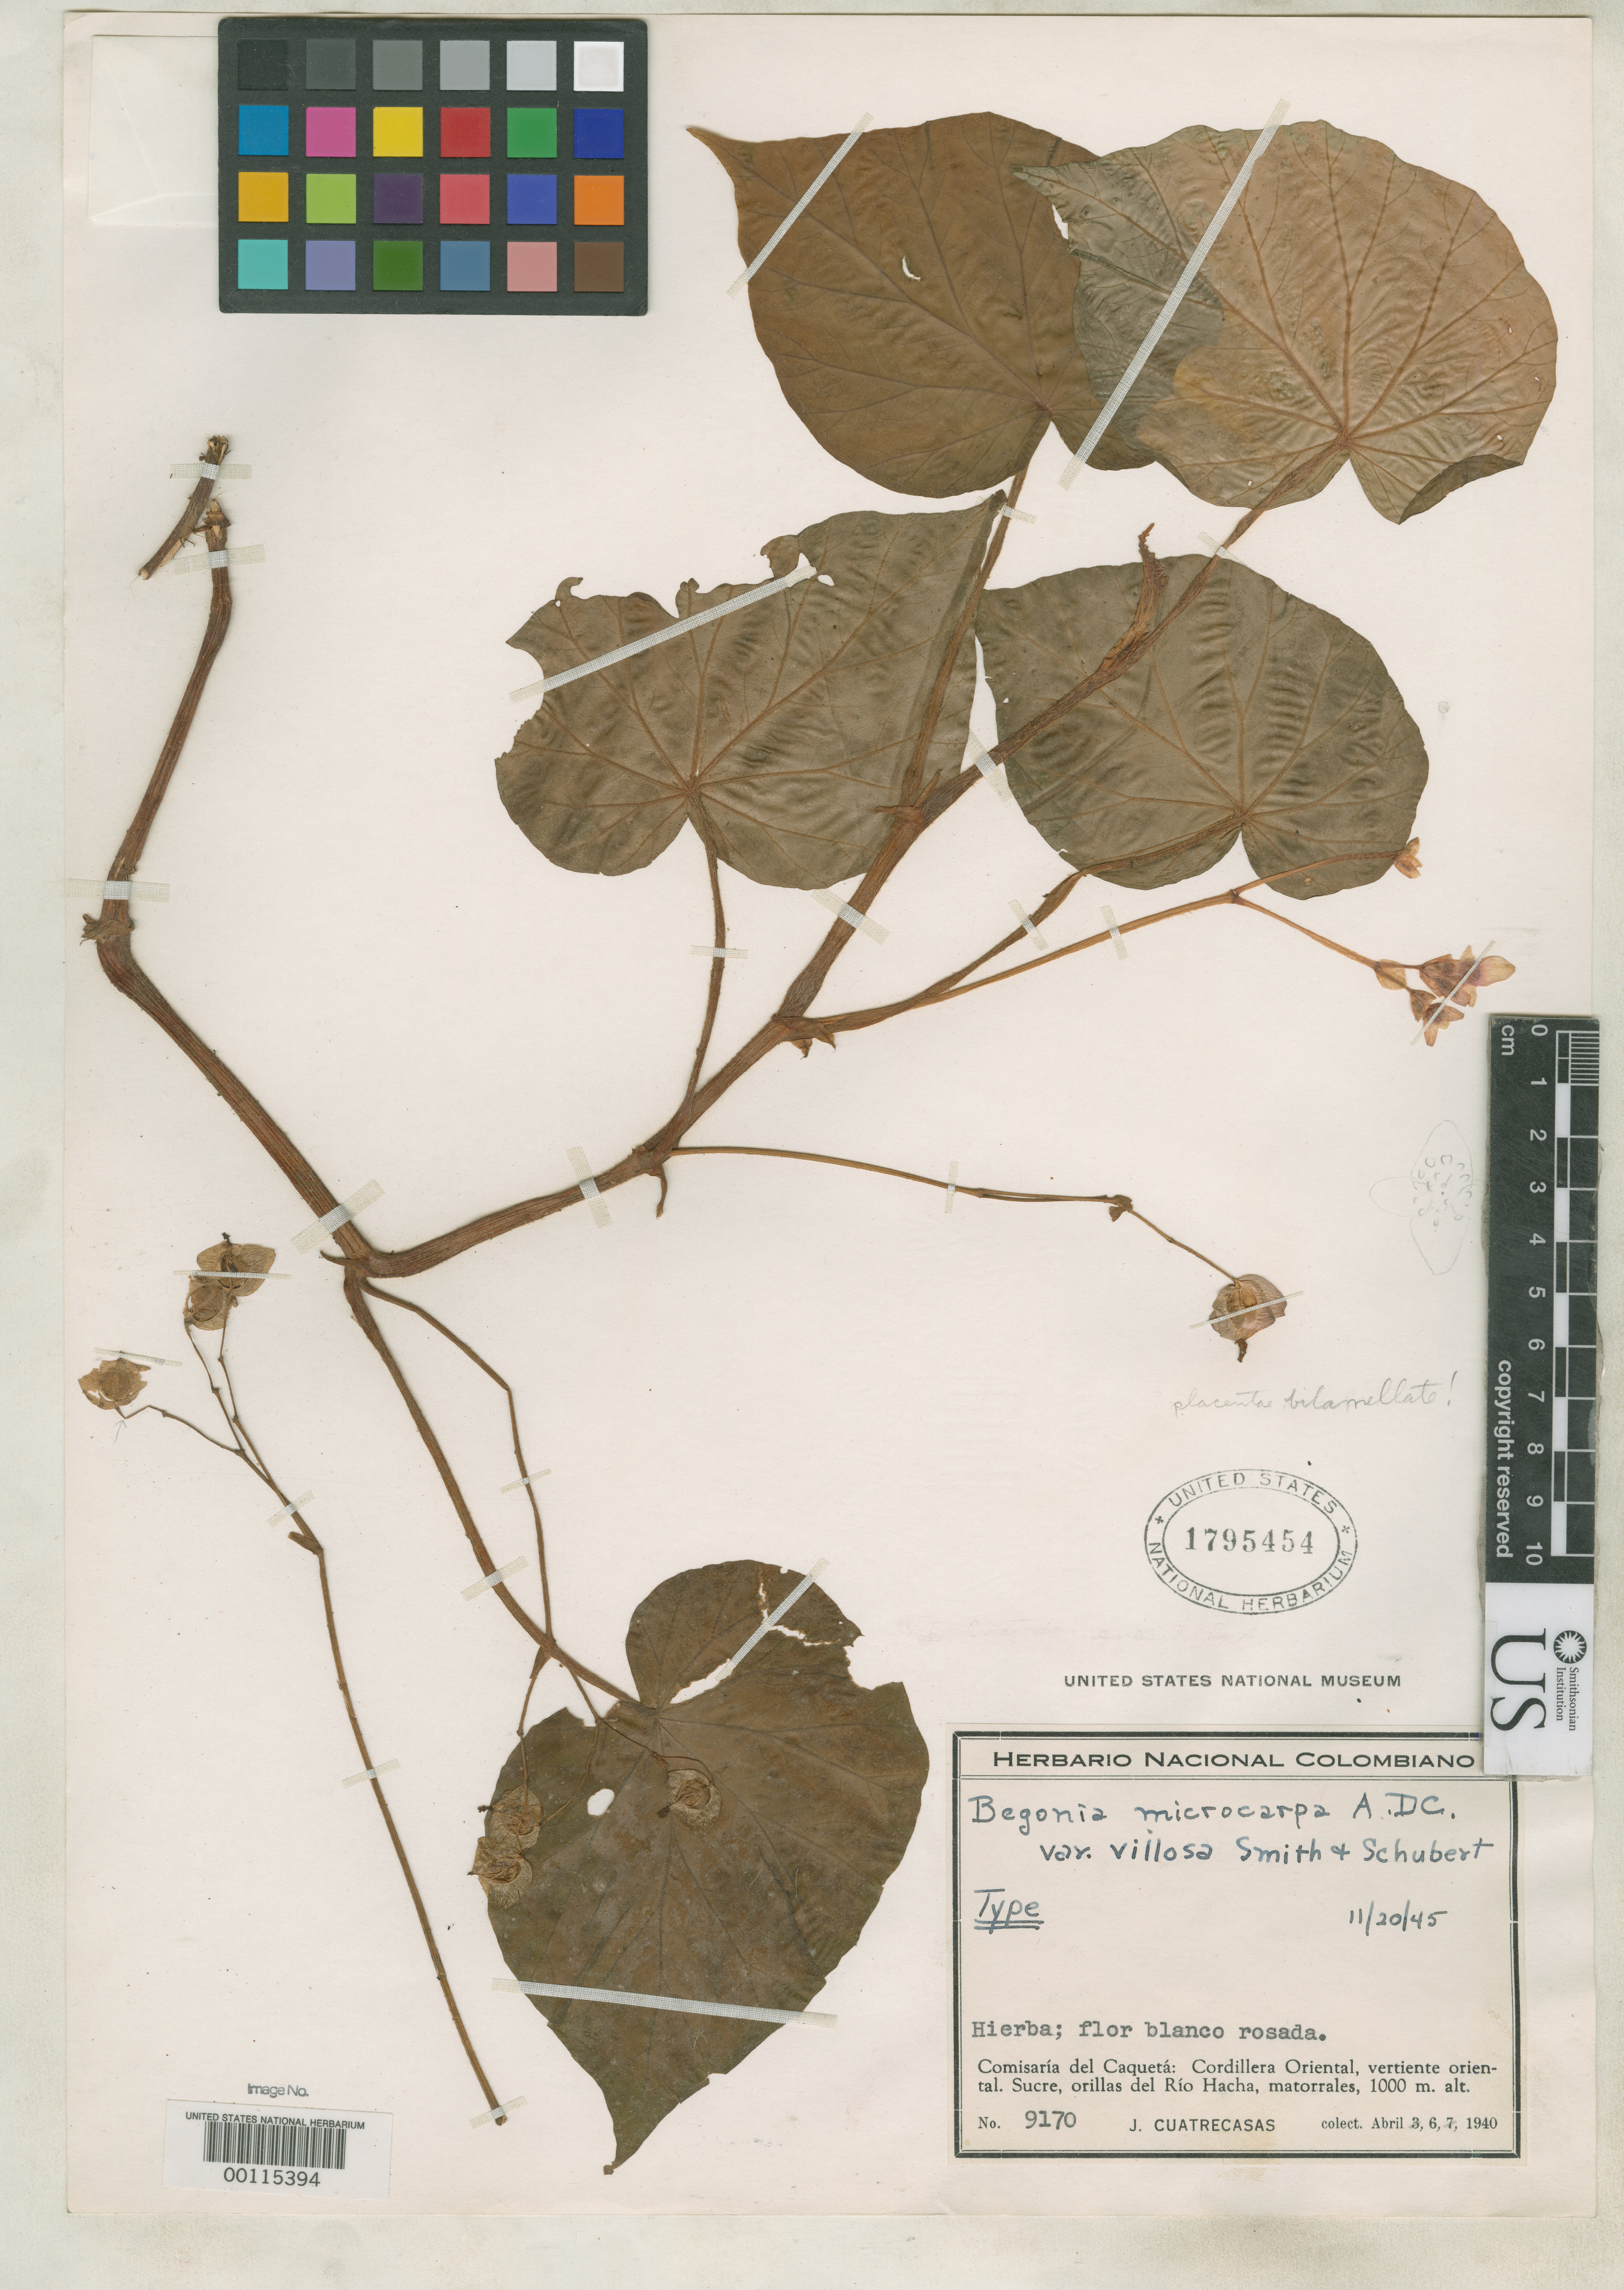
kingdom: Plantae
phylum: Tracheophyta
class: Magnoliopsida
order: Cucurbitales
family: Begoniaceae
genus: Begonia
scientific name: Begonia microcarpa var. villosa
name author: L.B. Sm. & B.G. Schub.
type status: Holotype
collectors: J. Cuatrecasas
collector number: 9170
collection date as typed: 06 Apr 1940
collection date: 1940-04-06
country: Colombia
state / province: Caquetá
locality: Banks of Rio Hacha, Sucre, Cordillera Oriental, E slope.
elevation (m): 1000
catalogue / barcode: US 1795454